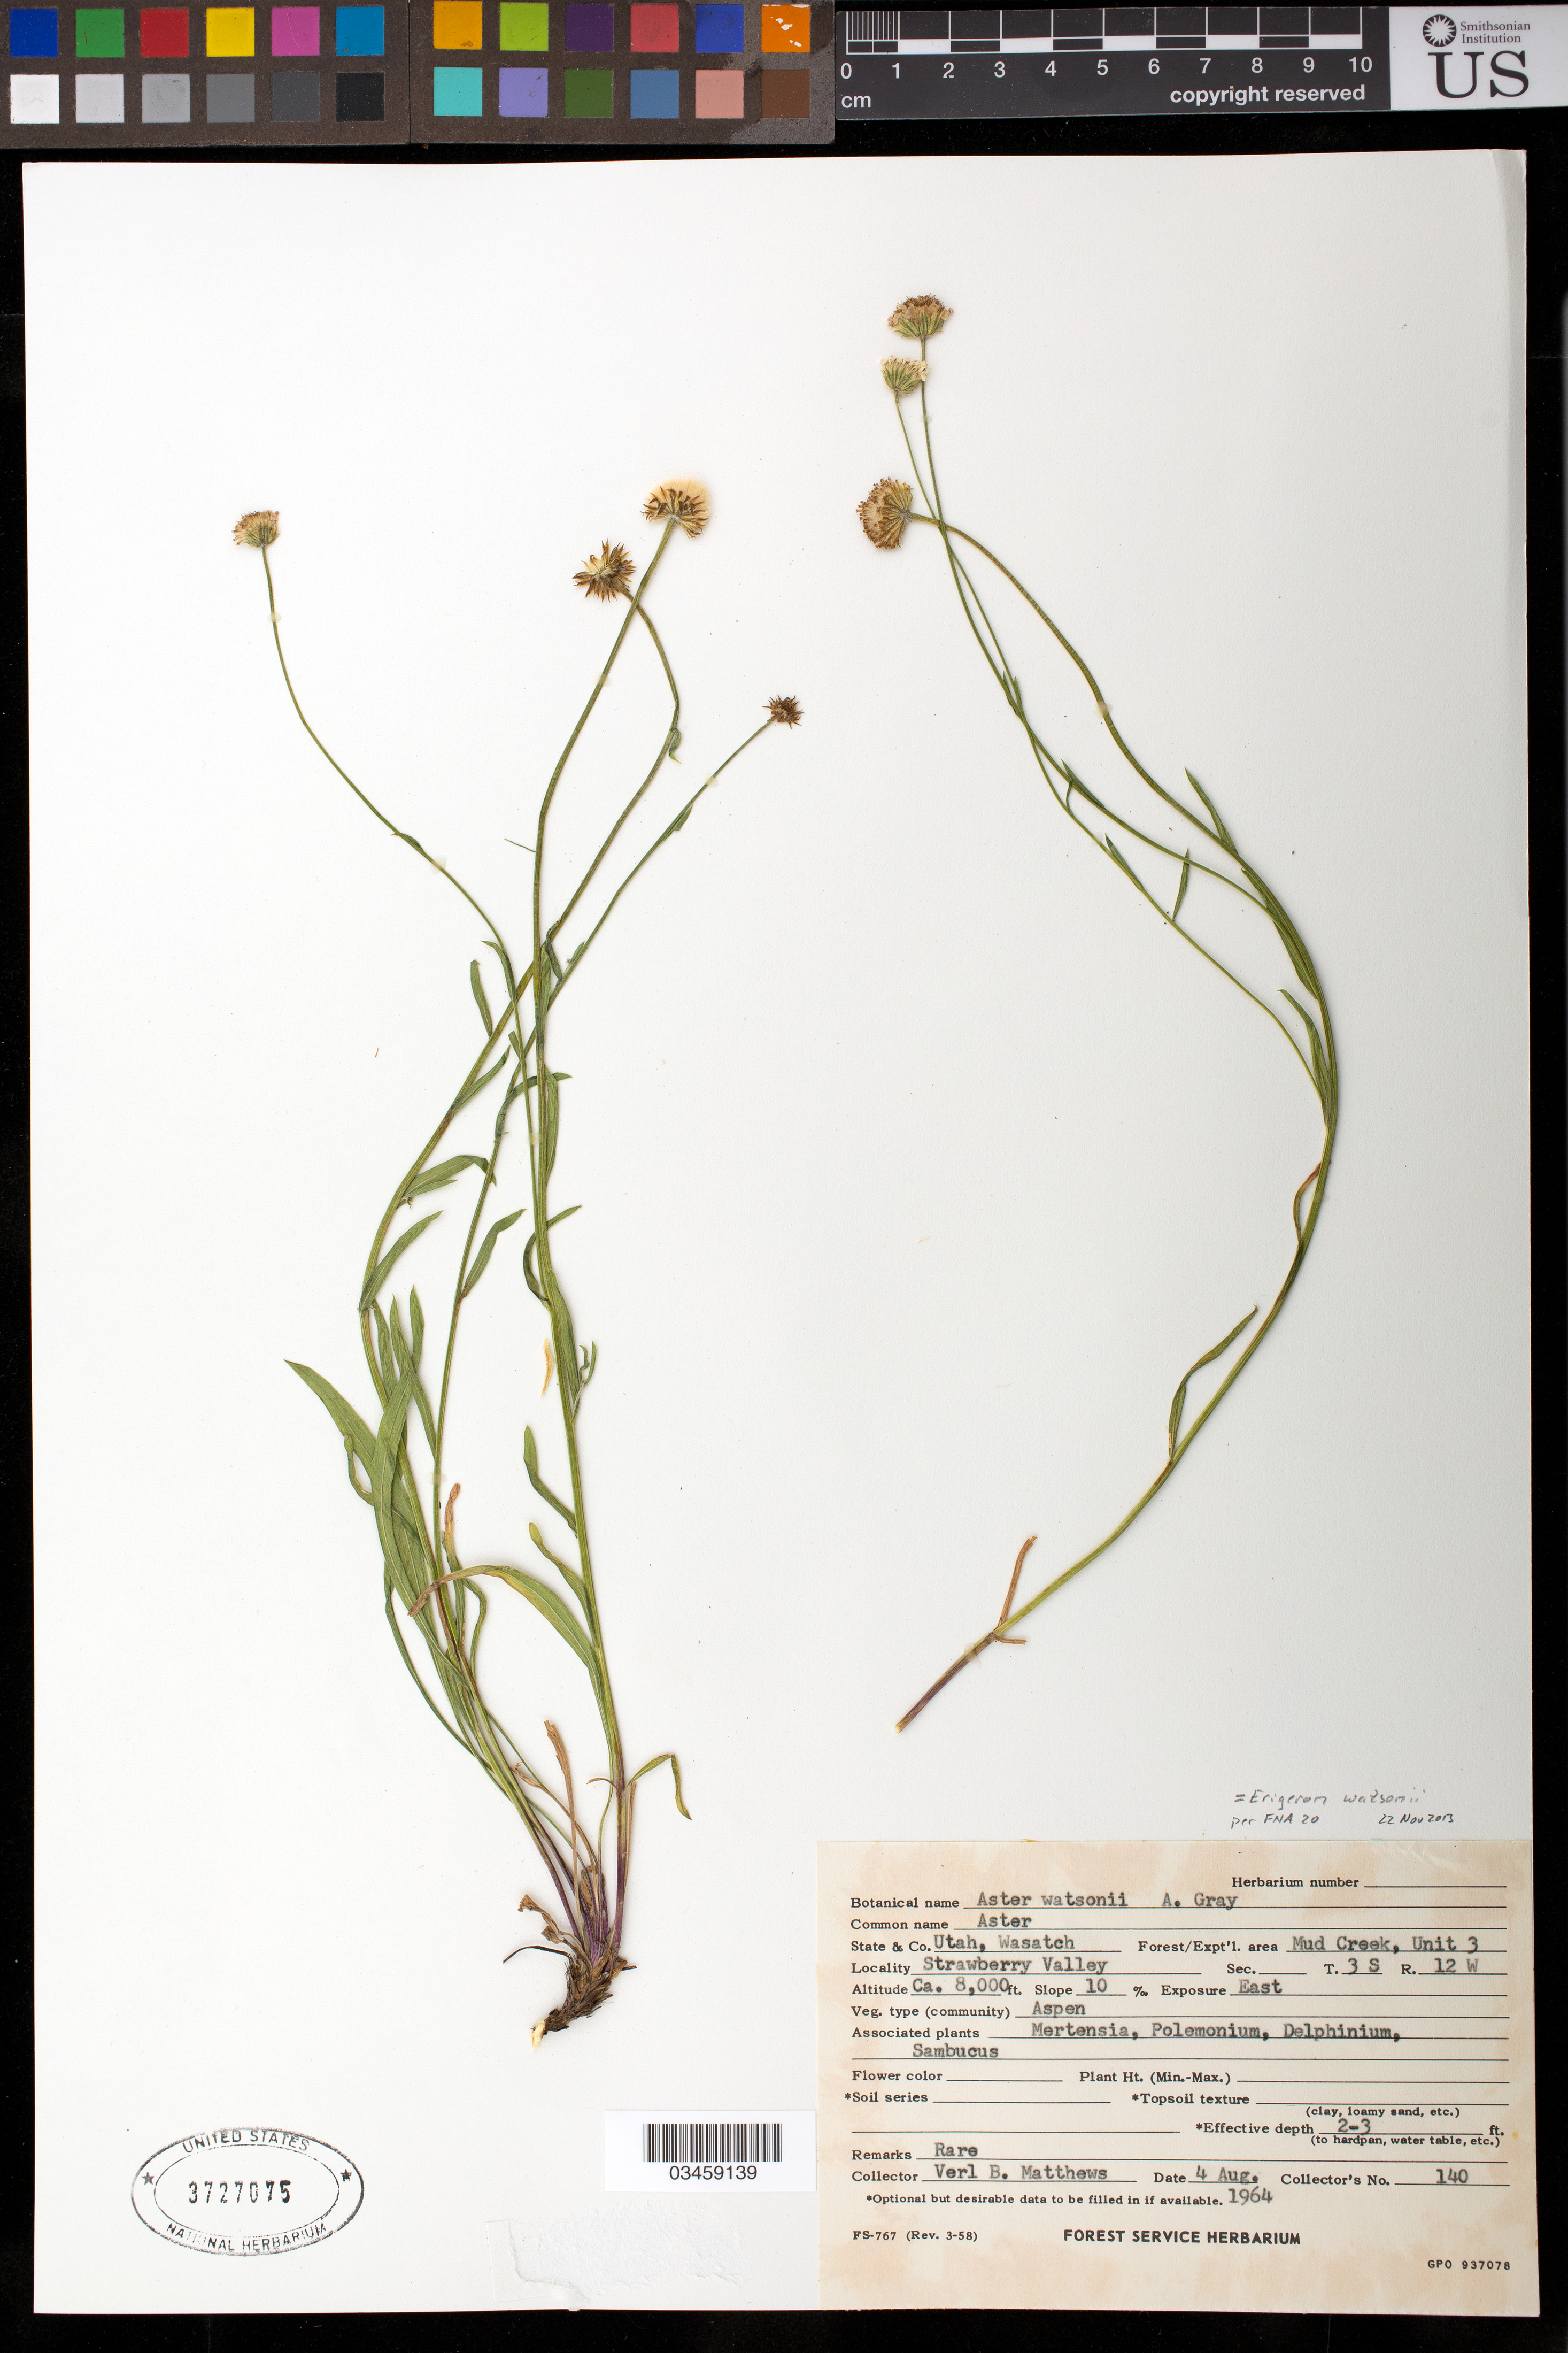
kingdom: Plantae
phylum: Tracheophyta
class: Magnoliopsida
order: Asterales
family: Asteraceae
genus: Erigeron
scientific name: Erigeron watsonii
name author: (A. Gray) Cronq.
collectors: V. Matthews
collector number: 140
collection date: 1964-08-04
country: United States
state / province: Utah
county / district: Wasatch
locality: Mud Creek, Strawberry Valley, Unit 3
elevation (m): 2438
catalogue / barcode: US 3727075